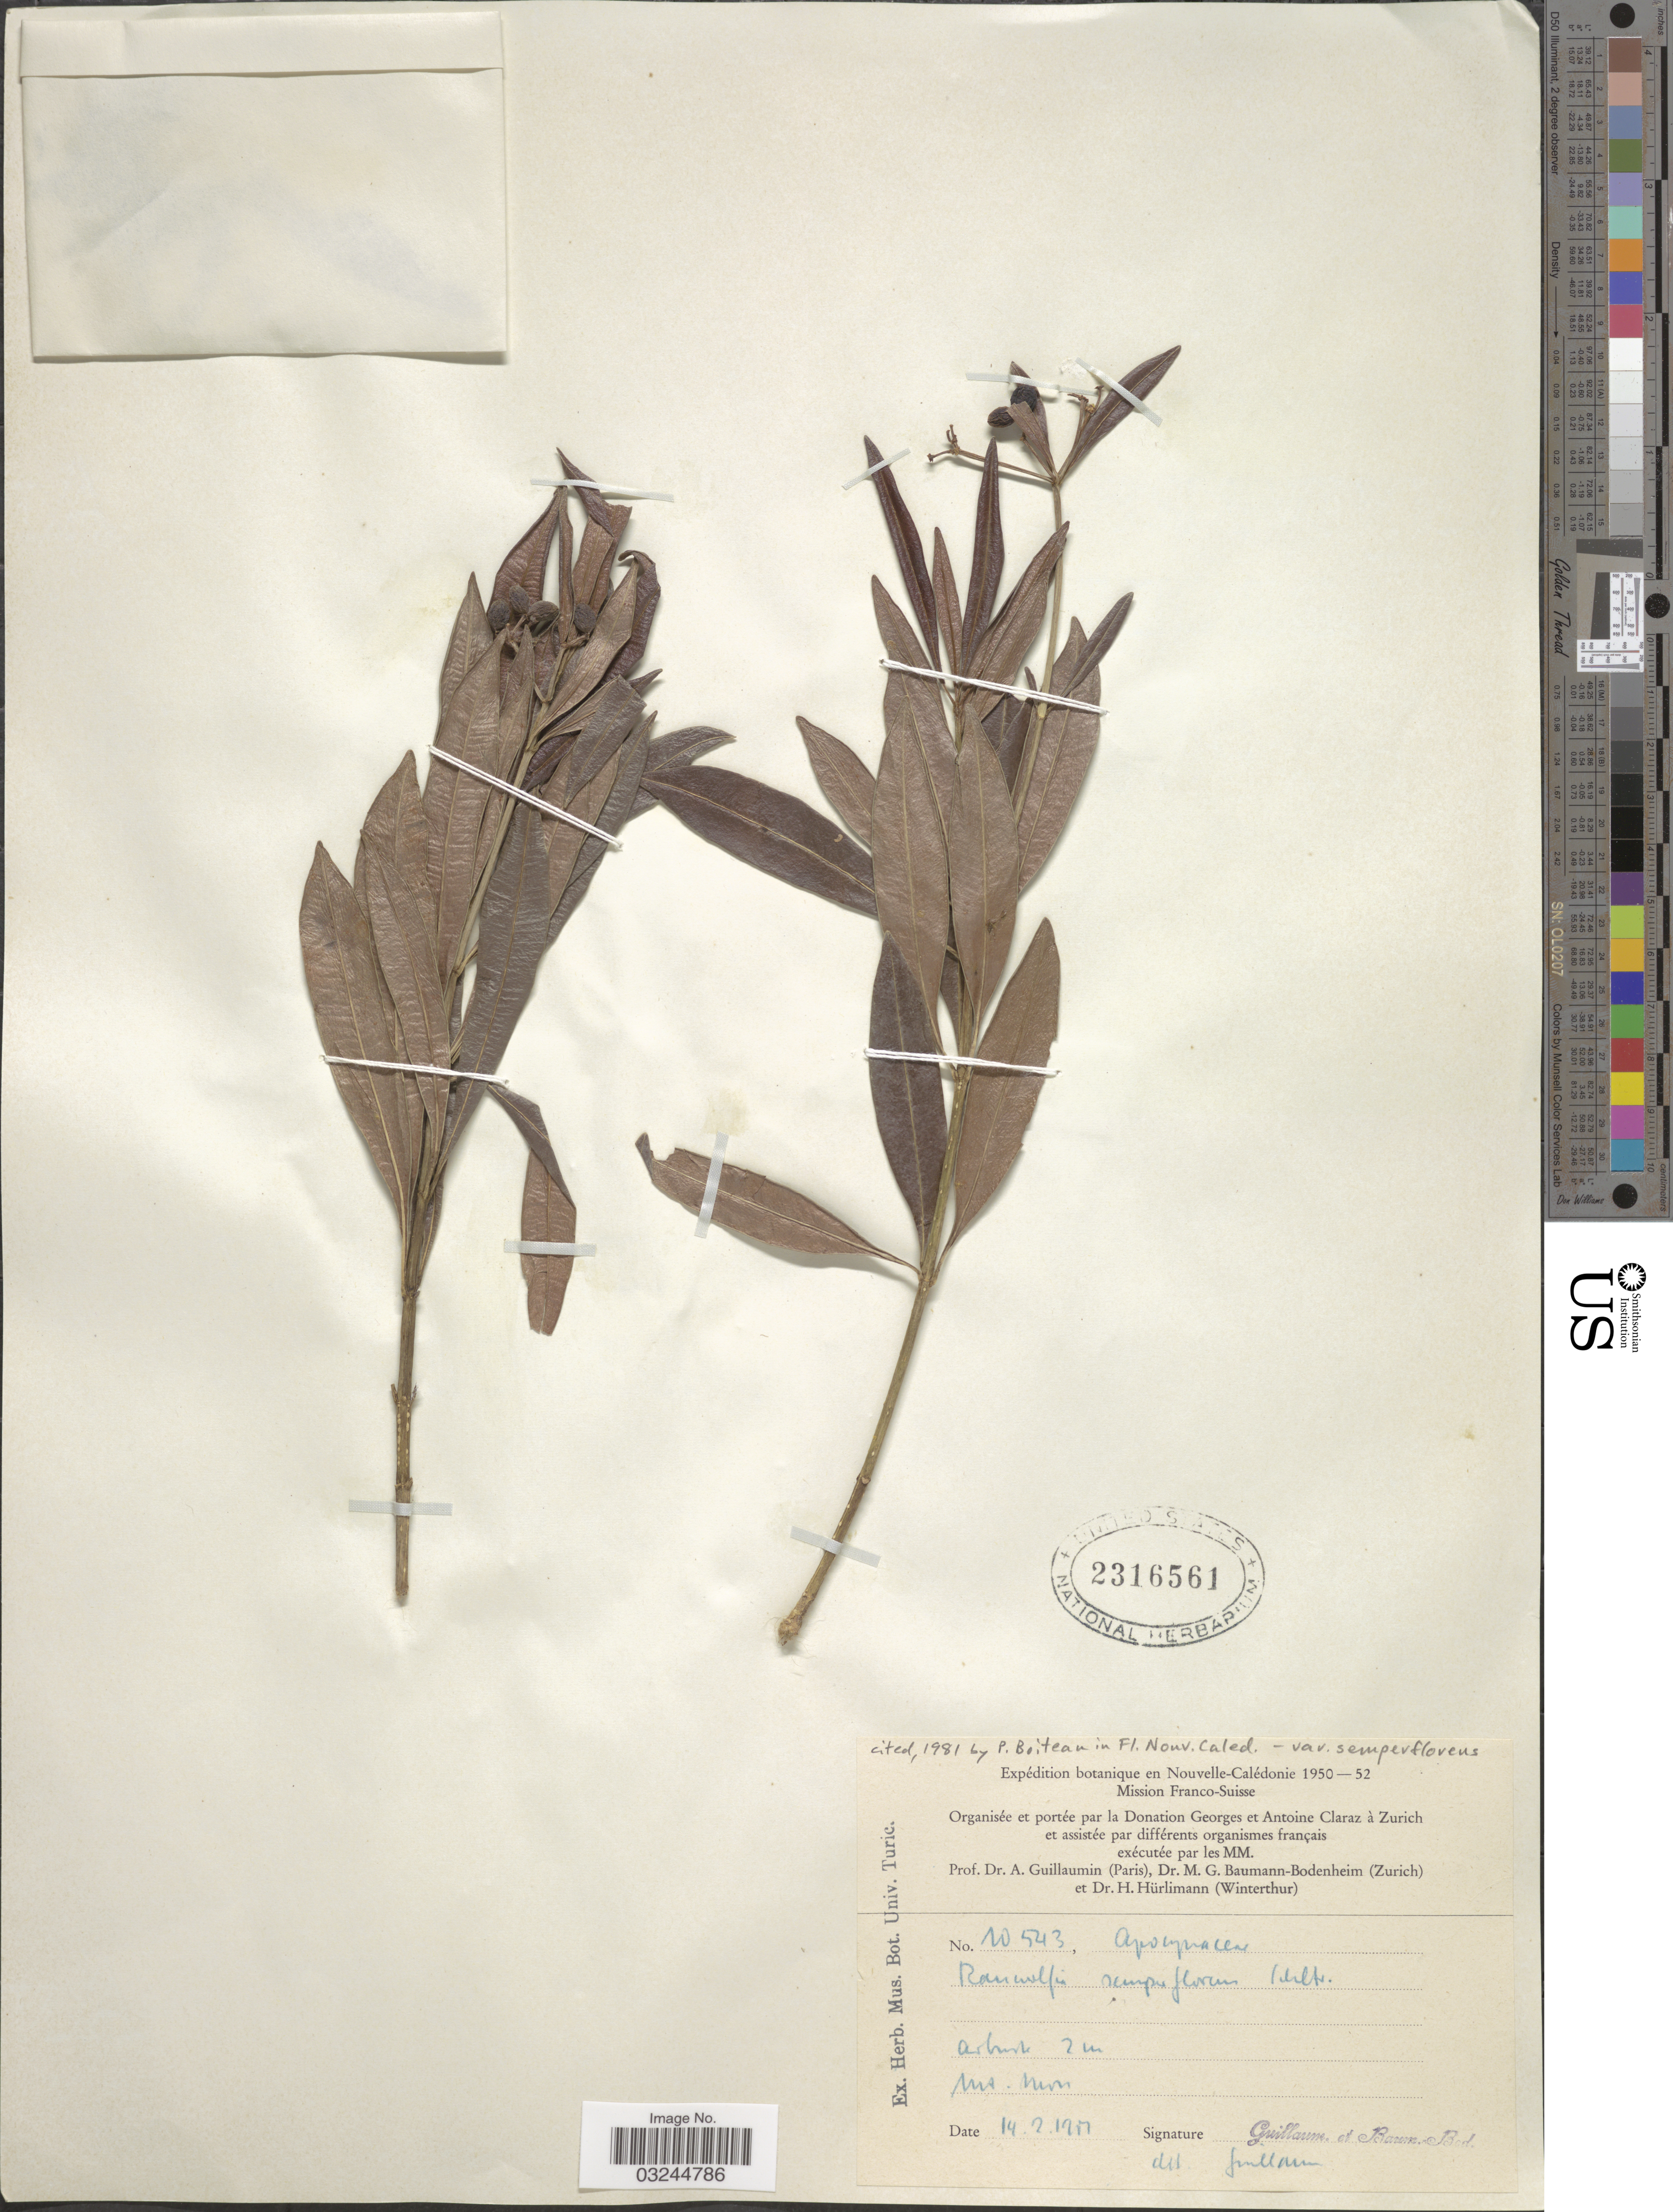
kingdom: Plantae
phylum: Tracheophyta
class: Magnoliopsida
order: Gentianales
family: Apocynaceae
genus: Rauvolfia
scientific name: Rauvolfia semperflorens var. semperflorens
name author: (Müll. Arg.) Schltr.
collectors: A. Guillaumin & M. G. Baumann-Bodenheim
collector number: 10543*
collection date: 1952-02-14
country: New Caledonia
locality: Nouvelle-Calédonie. Mt. Mou.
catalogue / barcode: US 2316561